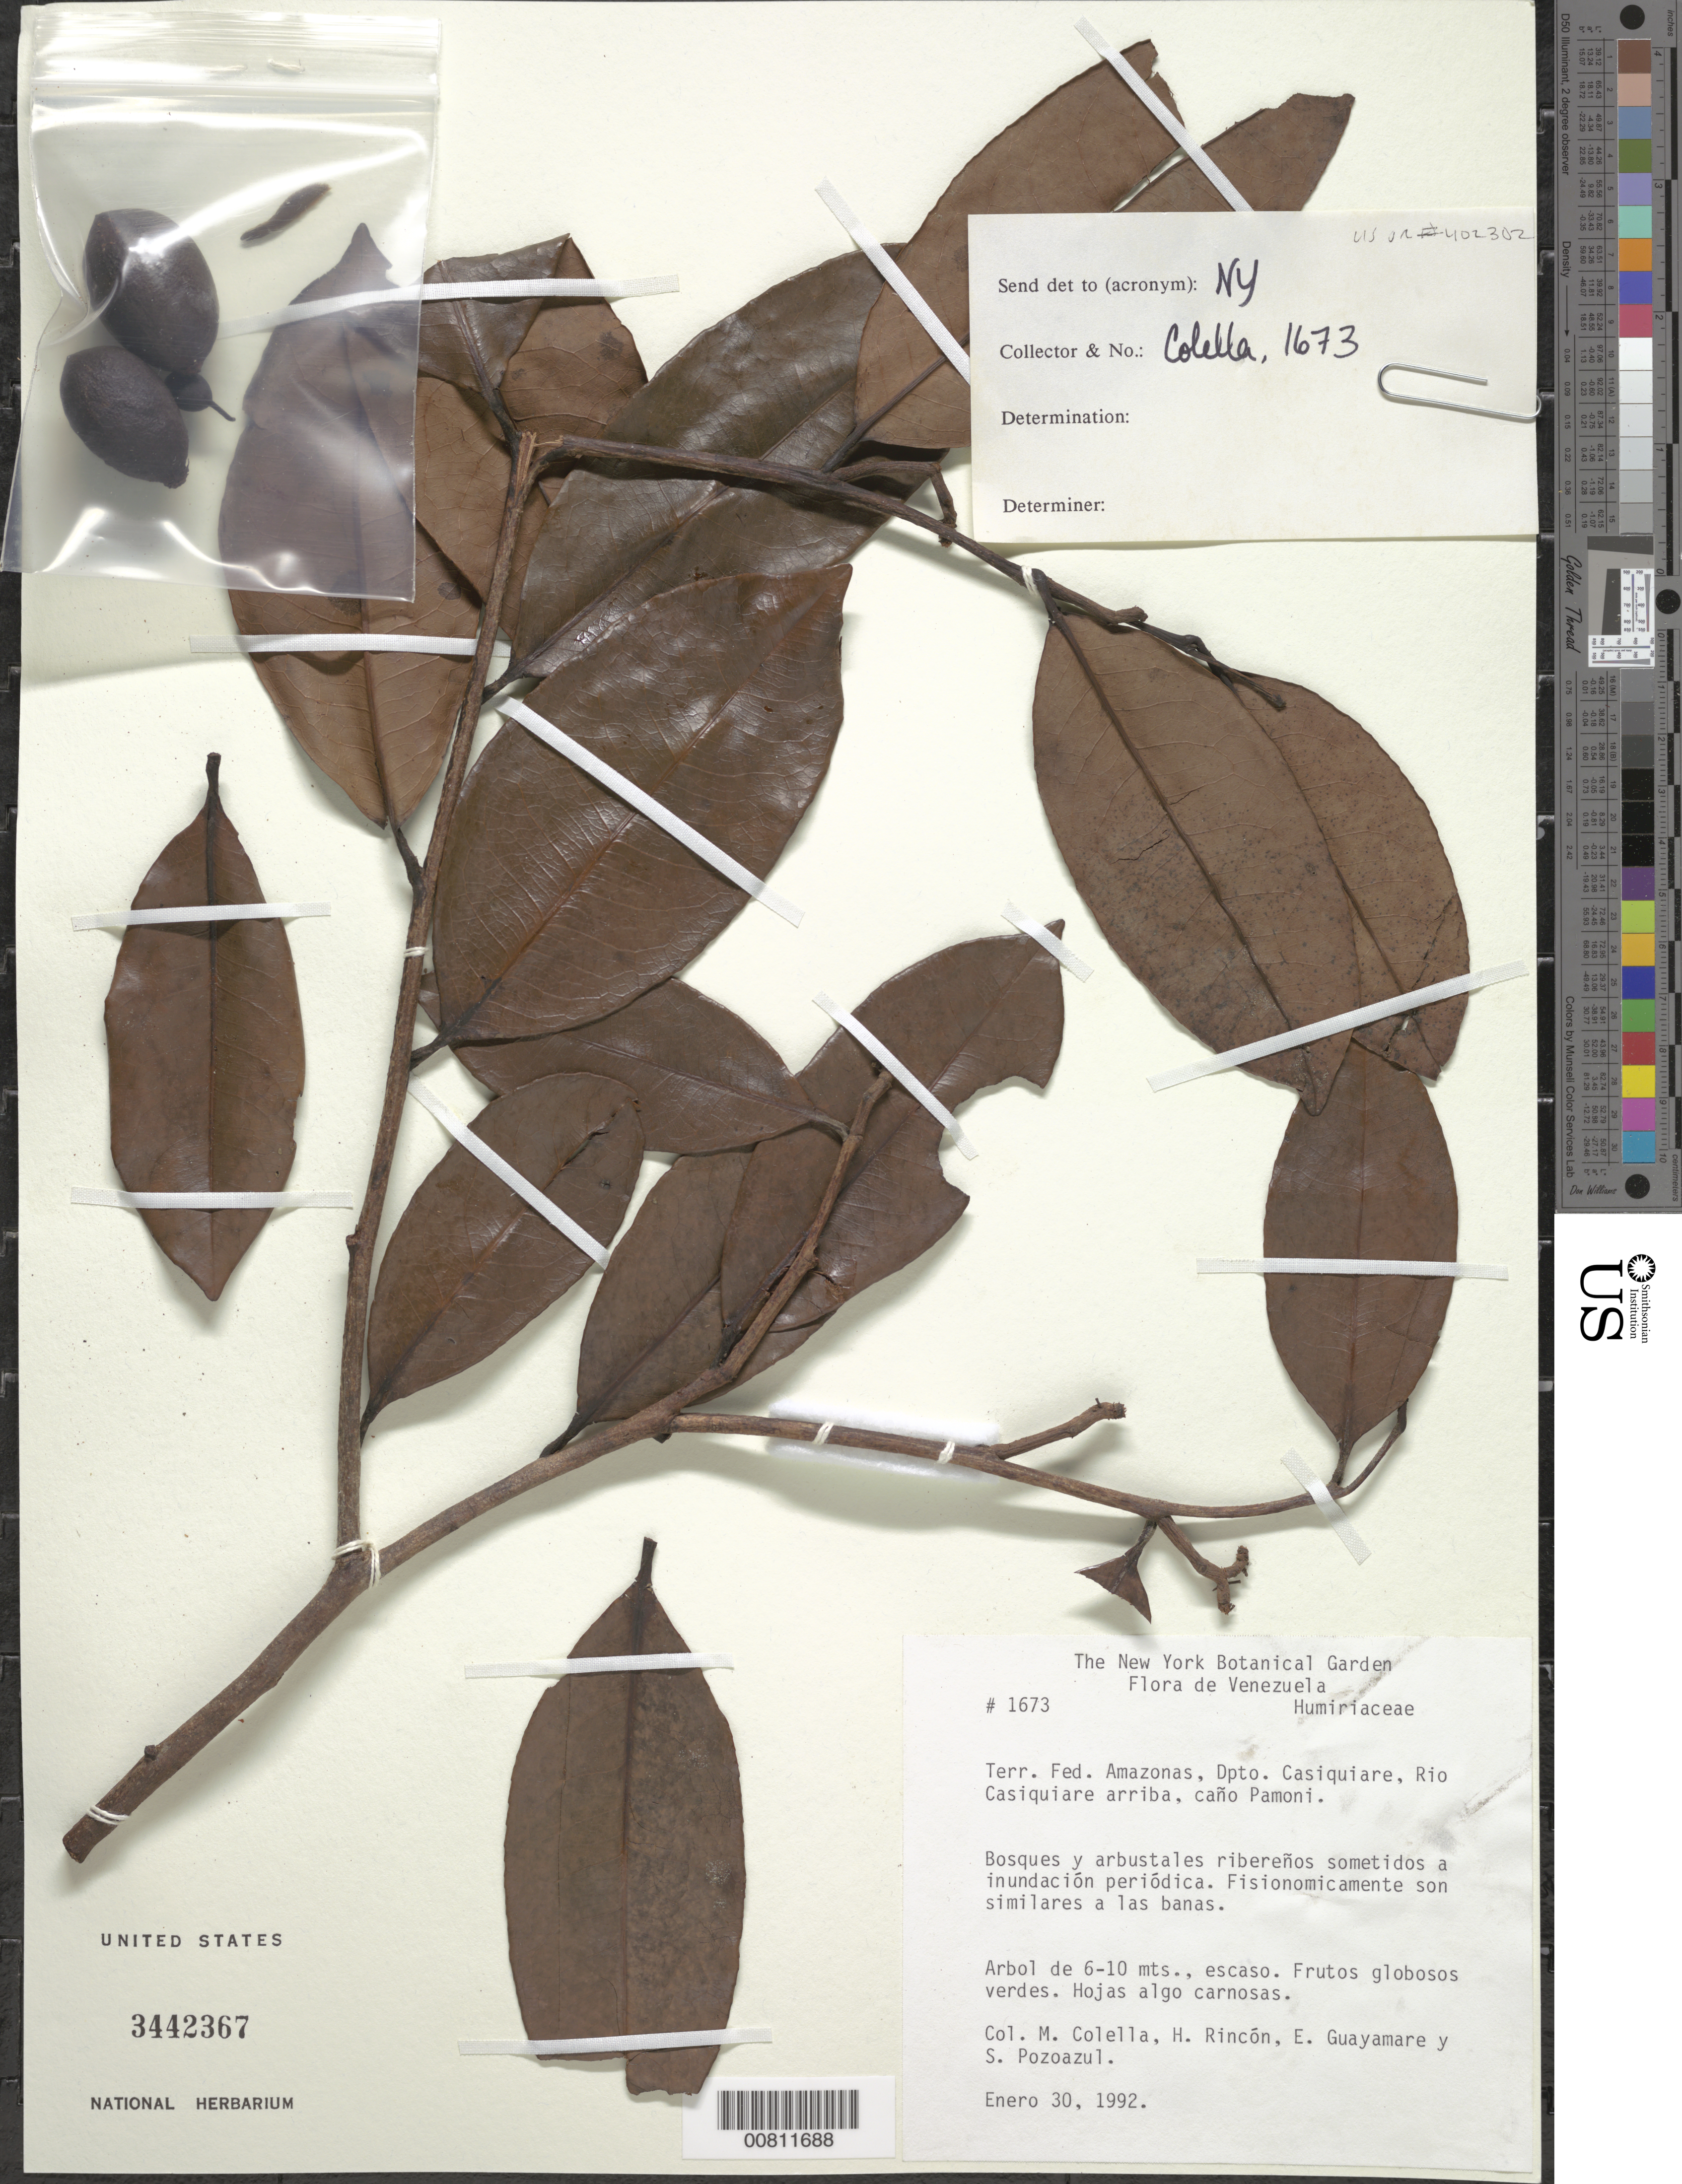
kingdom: Plantae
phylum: Tracheophyta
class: Magnoliopsida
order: Malpighiales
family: Humiriaceae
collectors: M. Colella, H. Rincón, E. Guayamare & S. Pozoazul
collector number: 1673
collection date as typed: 30-Jan-92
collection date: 1992-01-30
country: Venezuela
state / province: Amazonas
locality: Dpto. Casiquiare, Río Casiquiare, Caño Pamoni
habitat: Bosques y arbustales ribereños sometidos a inundación periódica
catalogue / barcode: US 3442367